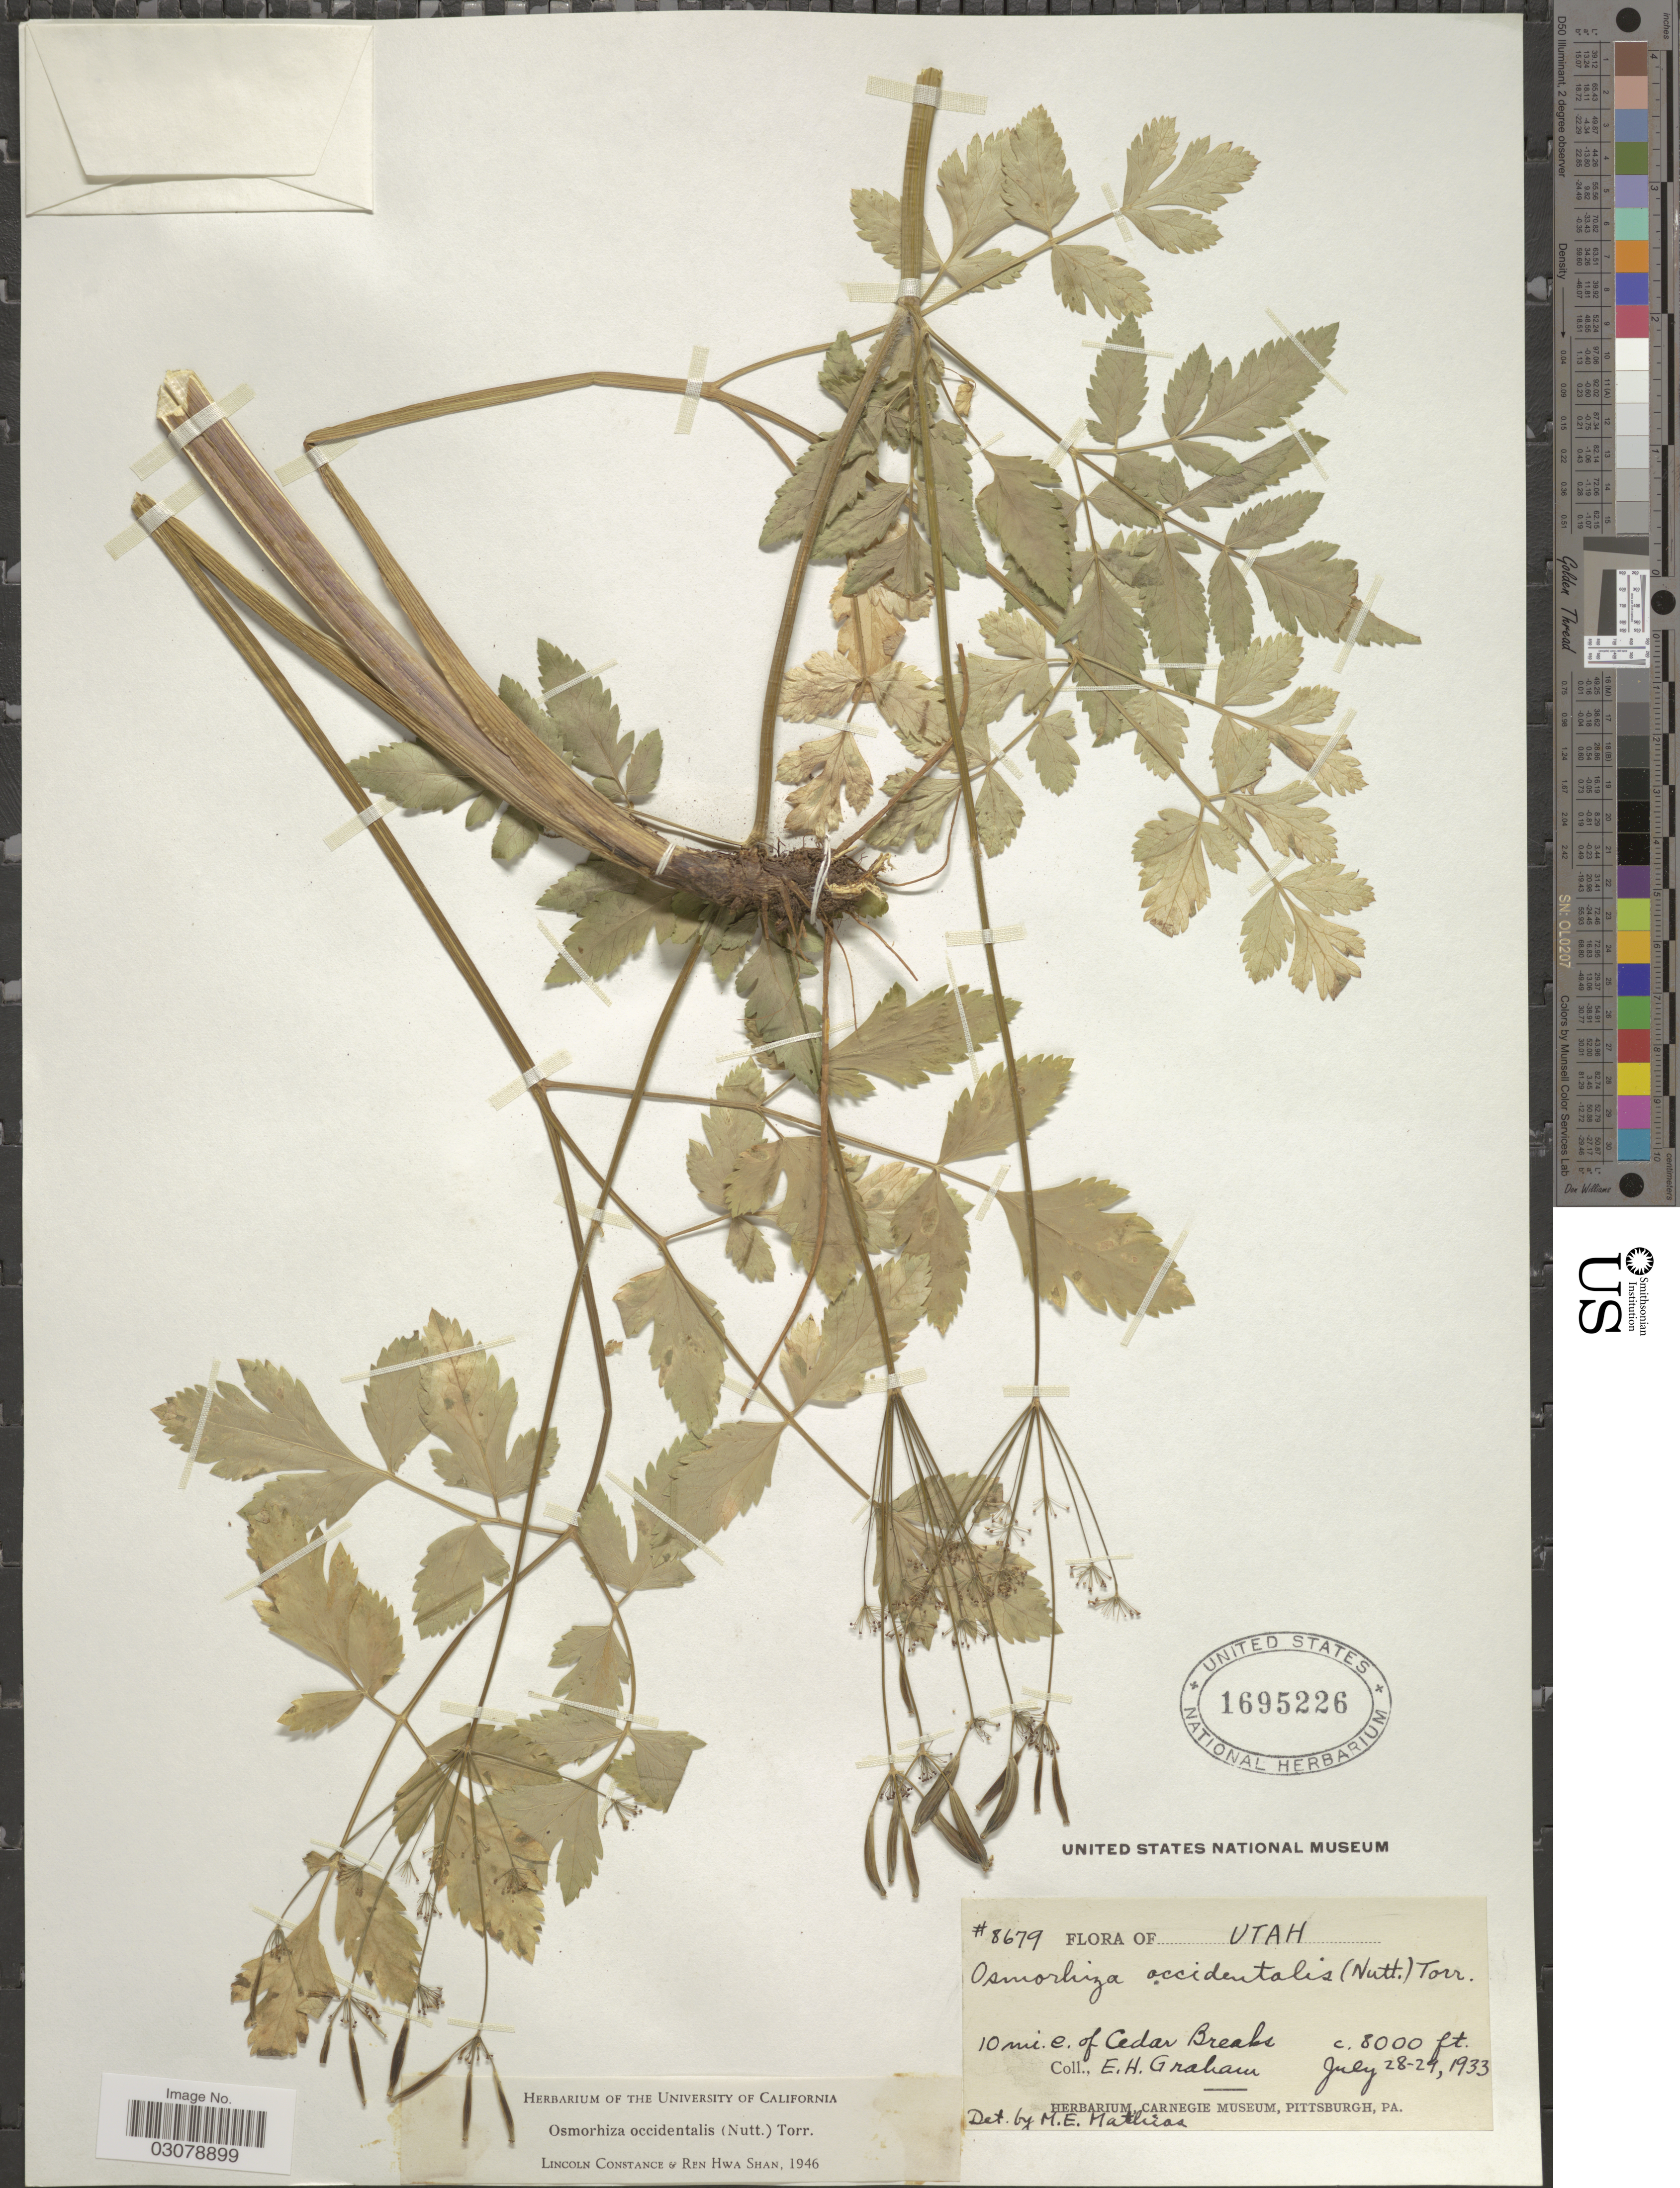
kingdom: Plantae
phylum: Tracheophyta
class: Magnoliopsida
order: Apiales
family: Apiaceae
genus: Osmorhiza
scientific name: Osmorhiza occidentalis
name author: (Nutt.) Torr.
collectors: E. H. Graham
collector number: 8679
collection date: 1933-07-28/1933-07-29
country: United States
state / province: Utah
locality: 10 mi. e. of Cedar Breaks.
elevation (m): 2438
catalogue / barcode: US 1695226